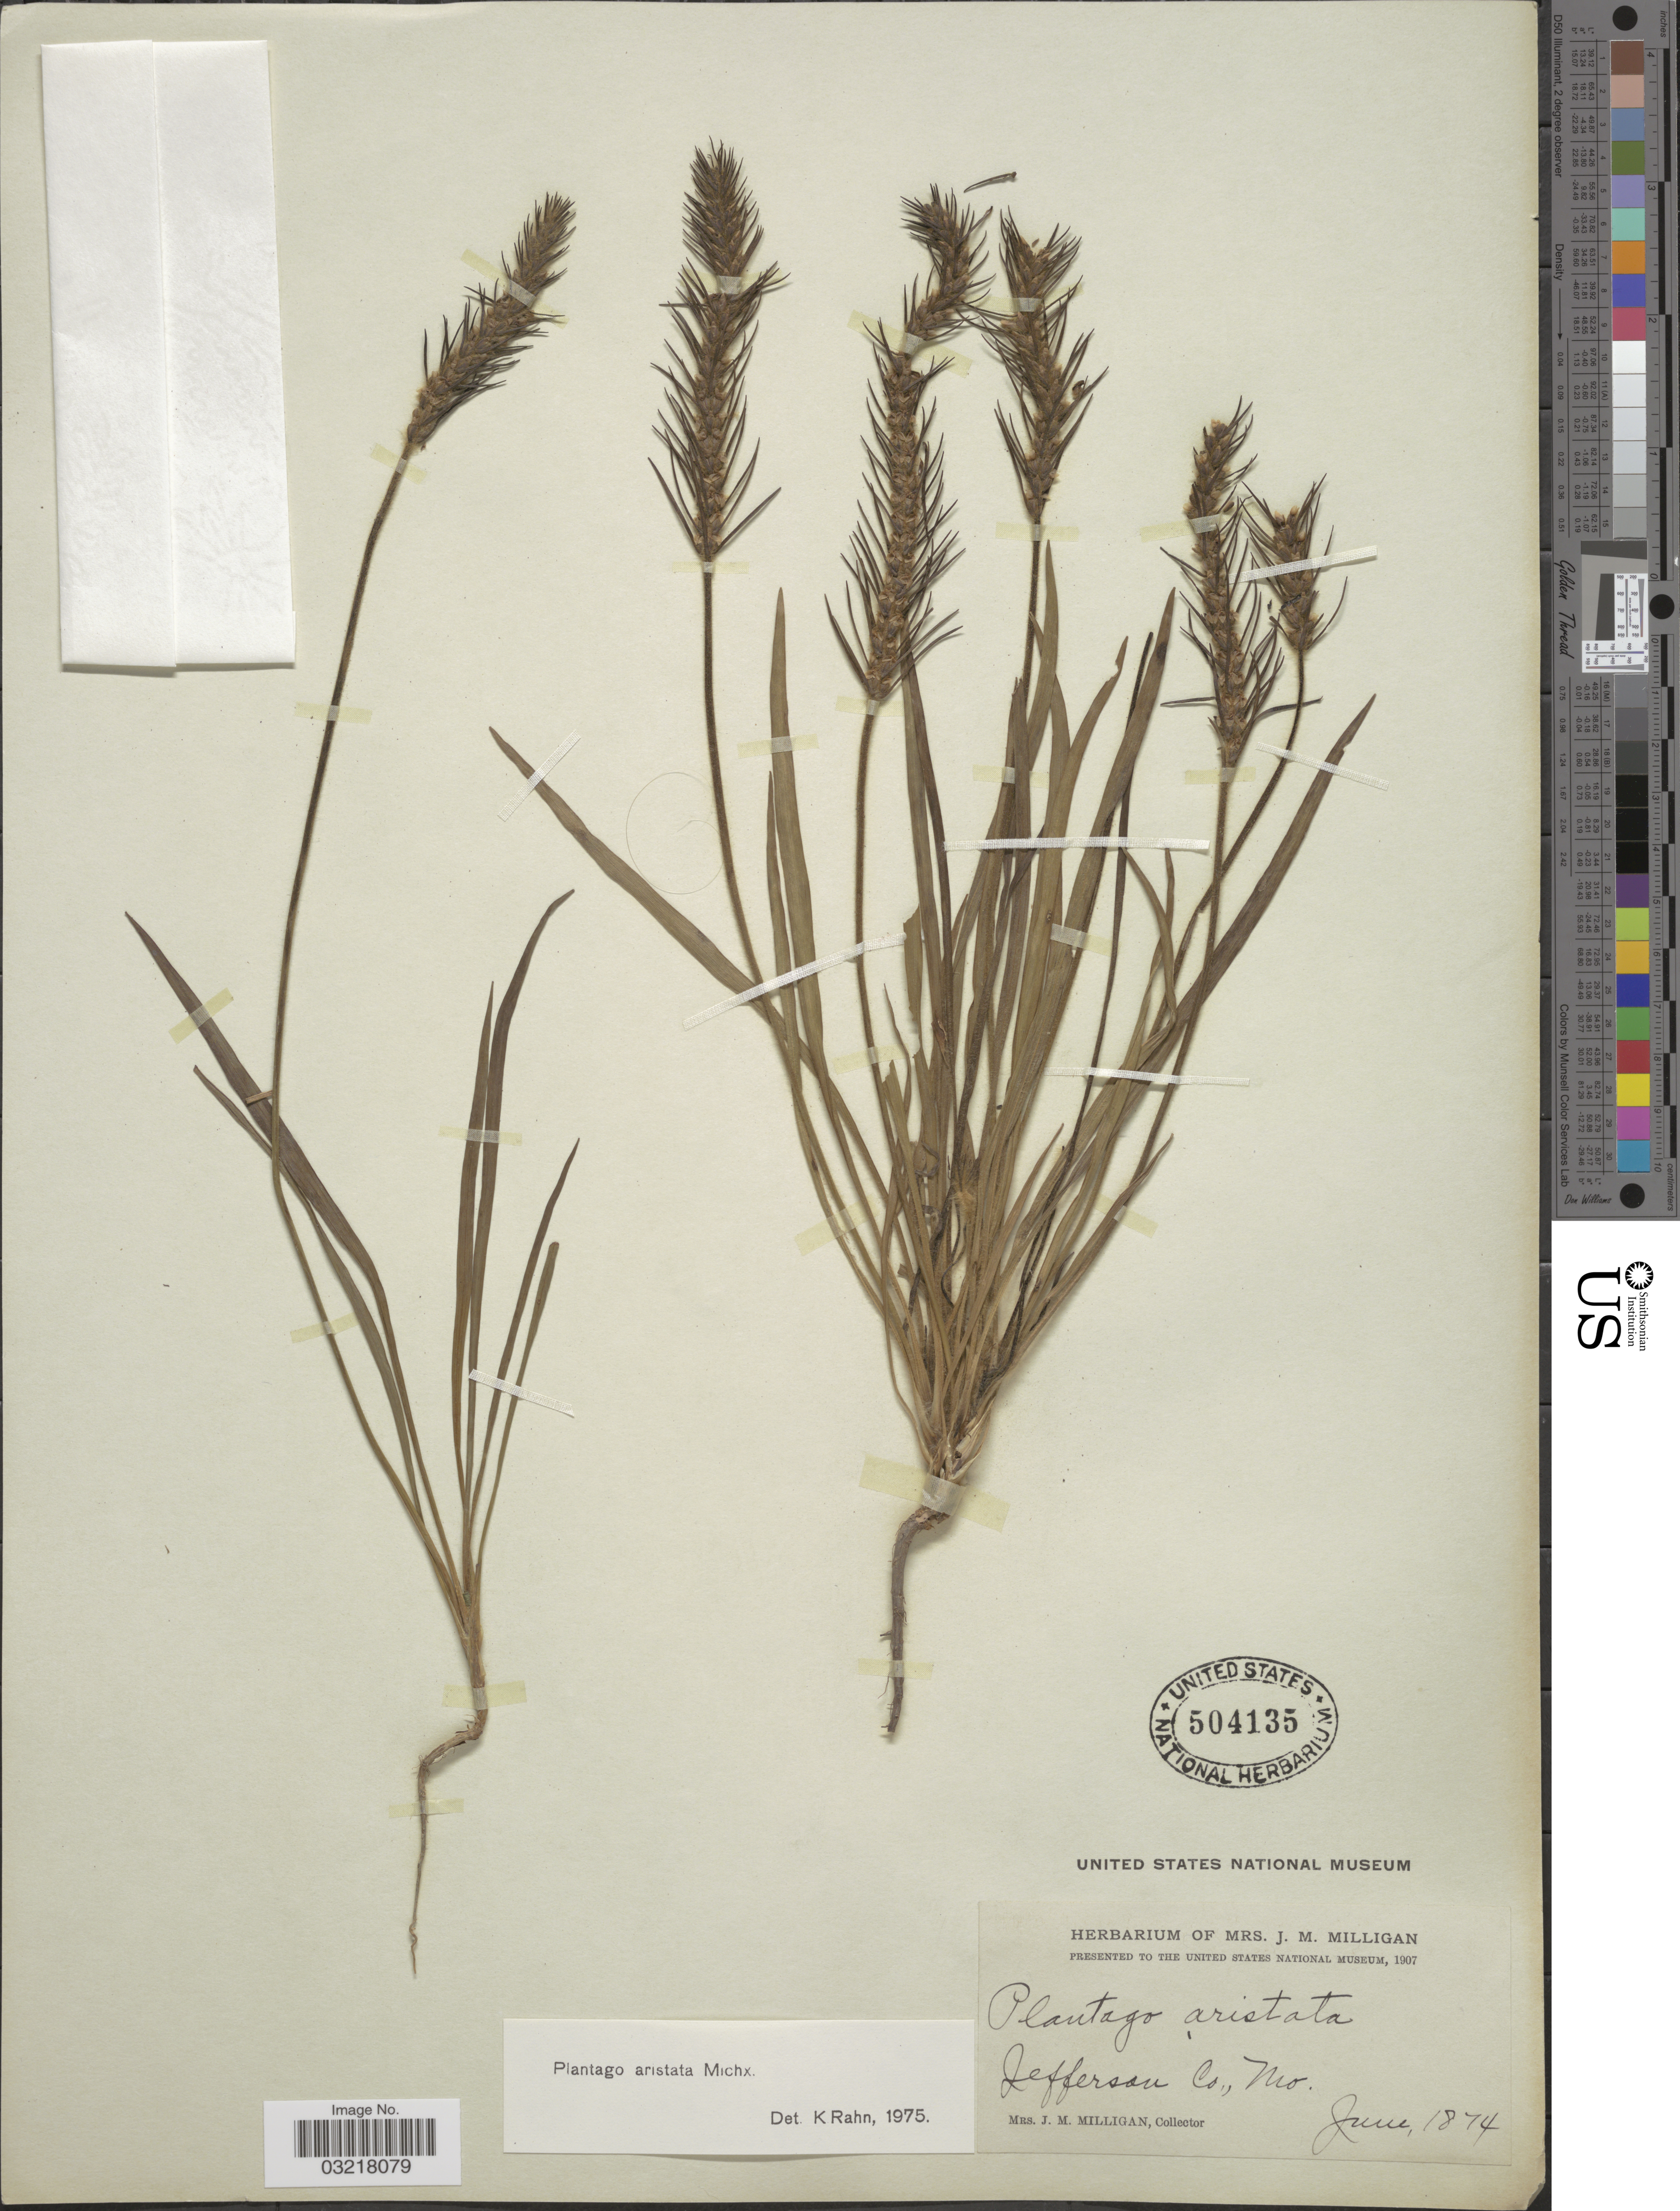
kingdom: Plantae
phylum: Tracheophyta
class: Magnoliopsida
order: Lamiales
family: Plantaginaceae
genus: Plantago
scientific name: Plantago aristata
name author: Michx.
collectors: J. Milligan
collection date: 1874-06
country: United States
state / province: Missouri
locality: Jefferson Co., Mo.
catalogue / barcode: US 504135